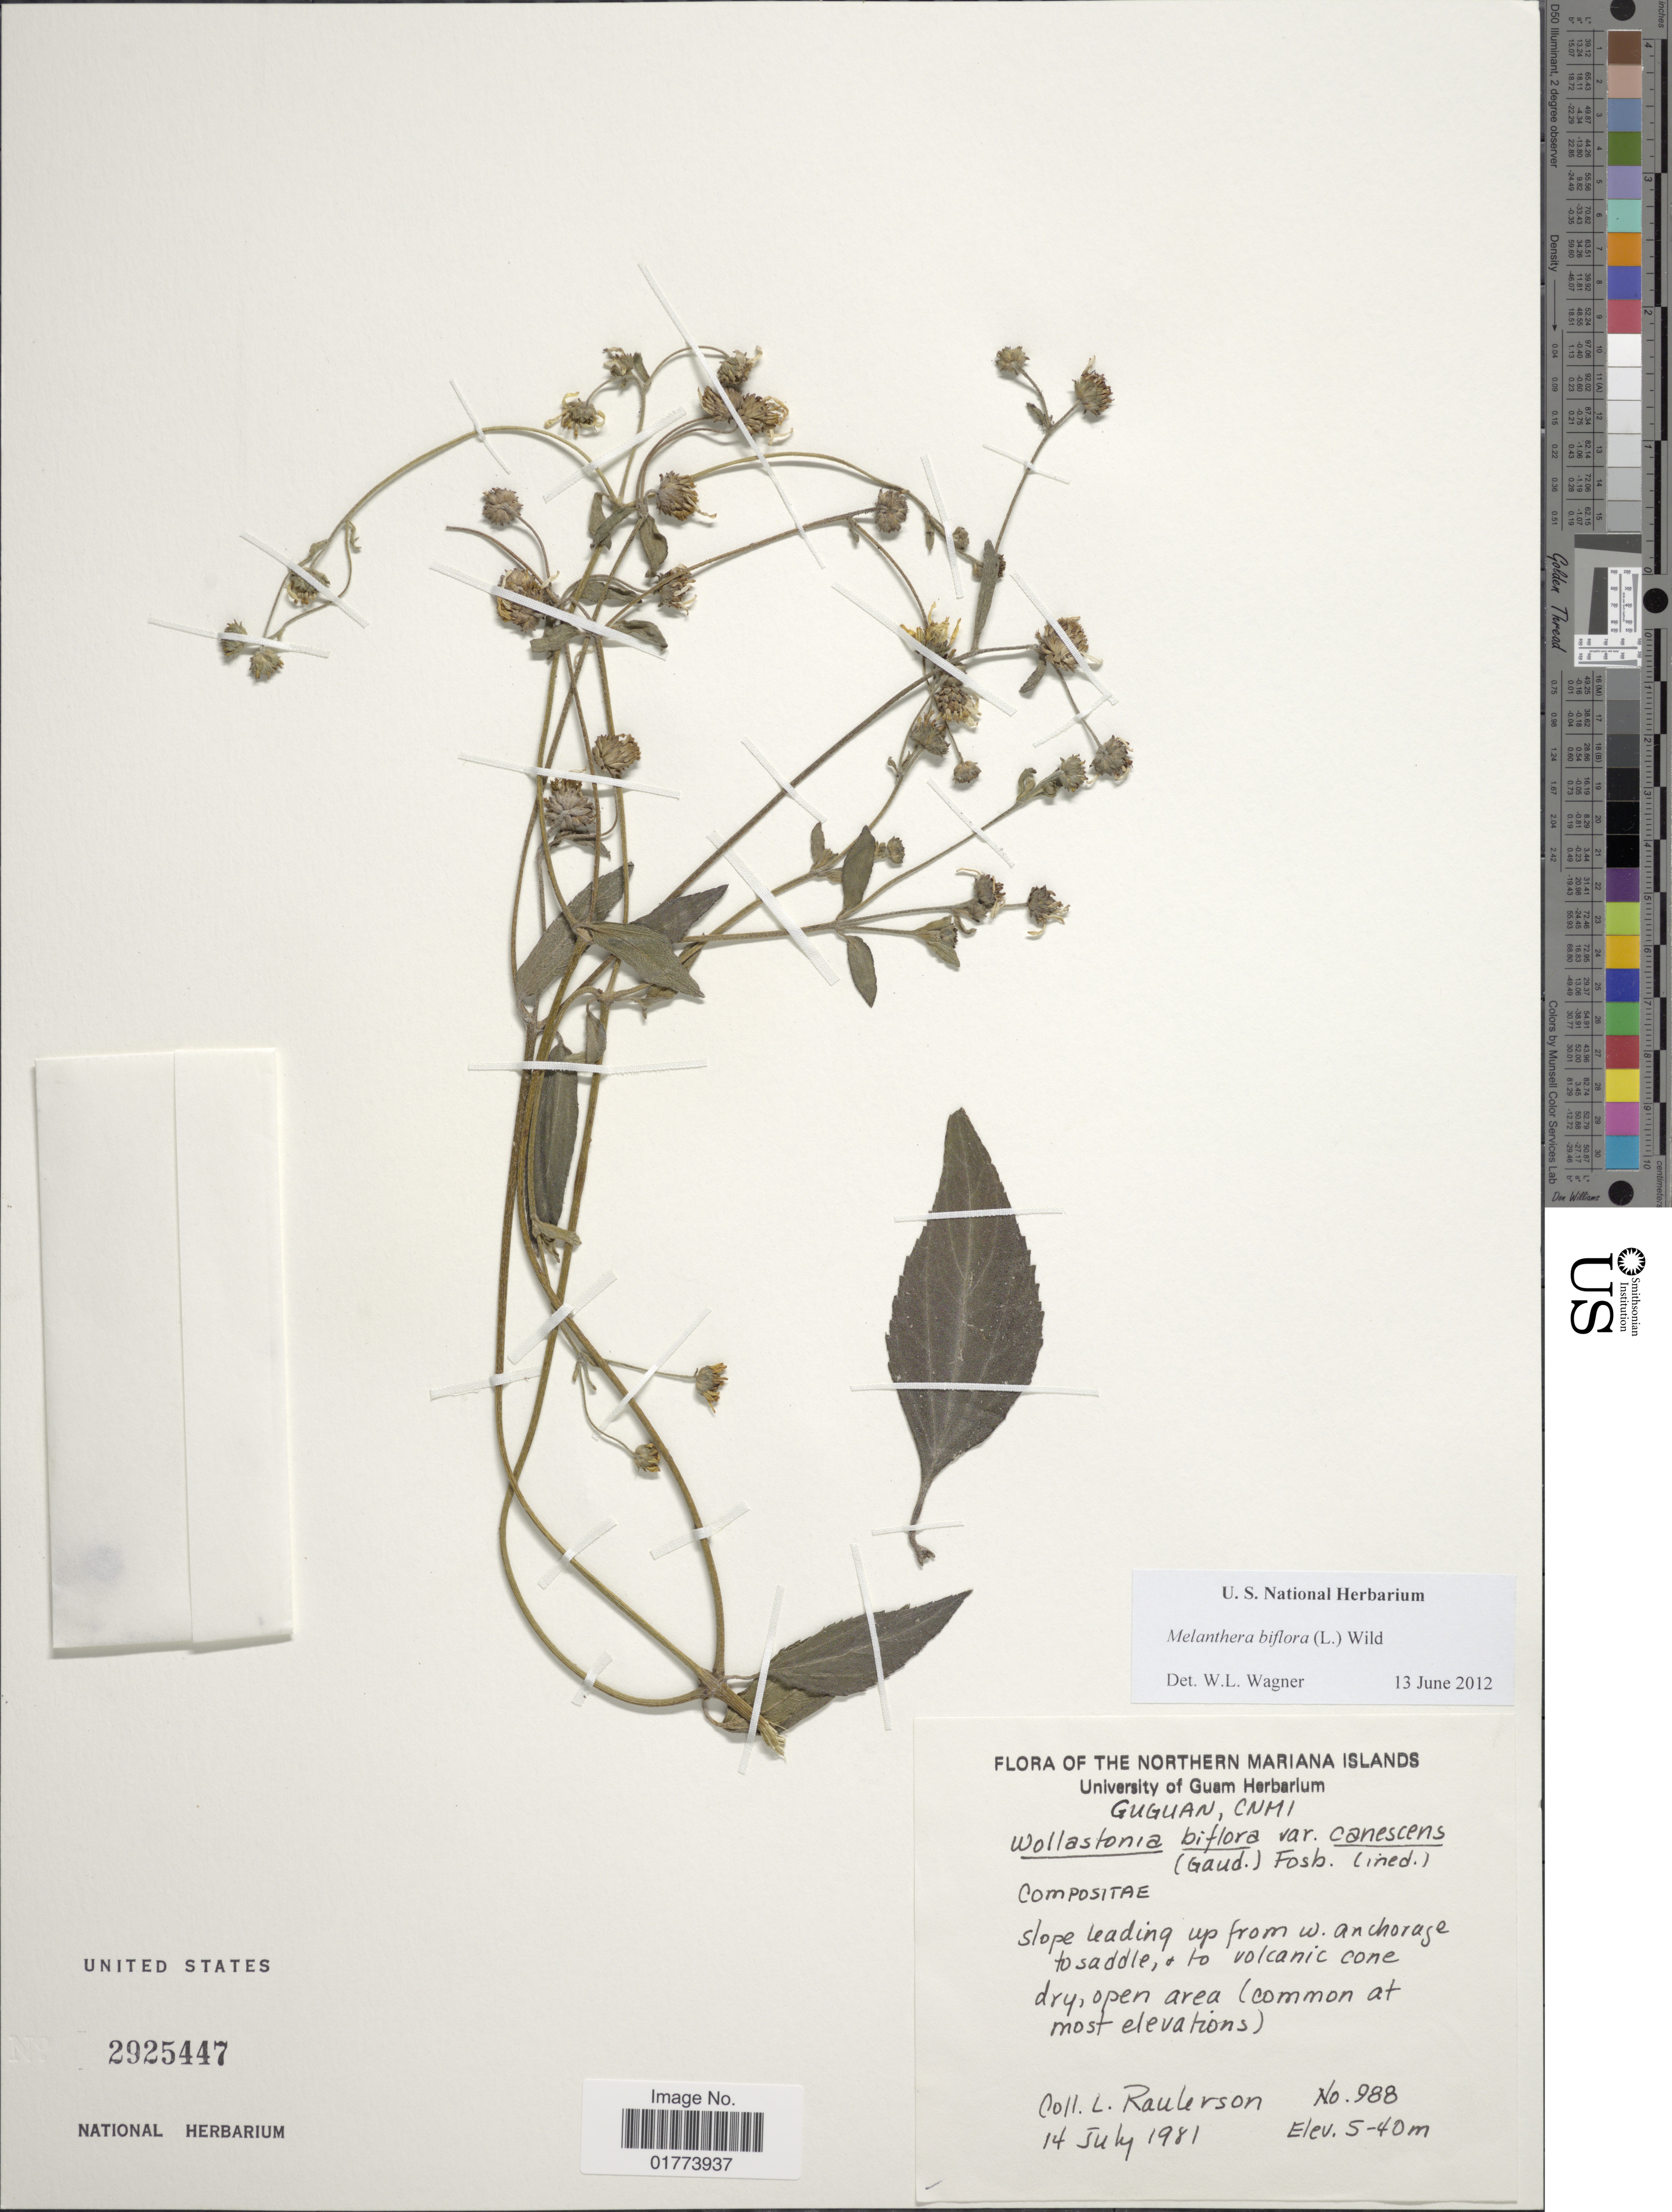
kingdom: Plantae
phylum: Tracheophyta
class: Magnoliopsida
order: Asterales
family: Asteraceae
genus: Wollastonia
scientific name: Wollastonia uniflora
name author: (Willd.) Orchard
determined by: Wagner, W. L., (BOT), Smithsonian Institution - National Museum of Natural History (UNITED STATES)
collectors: L. Raulerson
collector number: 988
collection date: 1981-07-14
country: Northern Mariana Islands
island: Guguan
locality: Guguan, CNMI, Slope leading from w. anchorage to saddle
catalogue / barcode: US 2925447